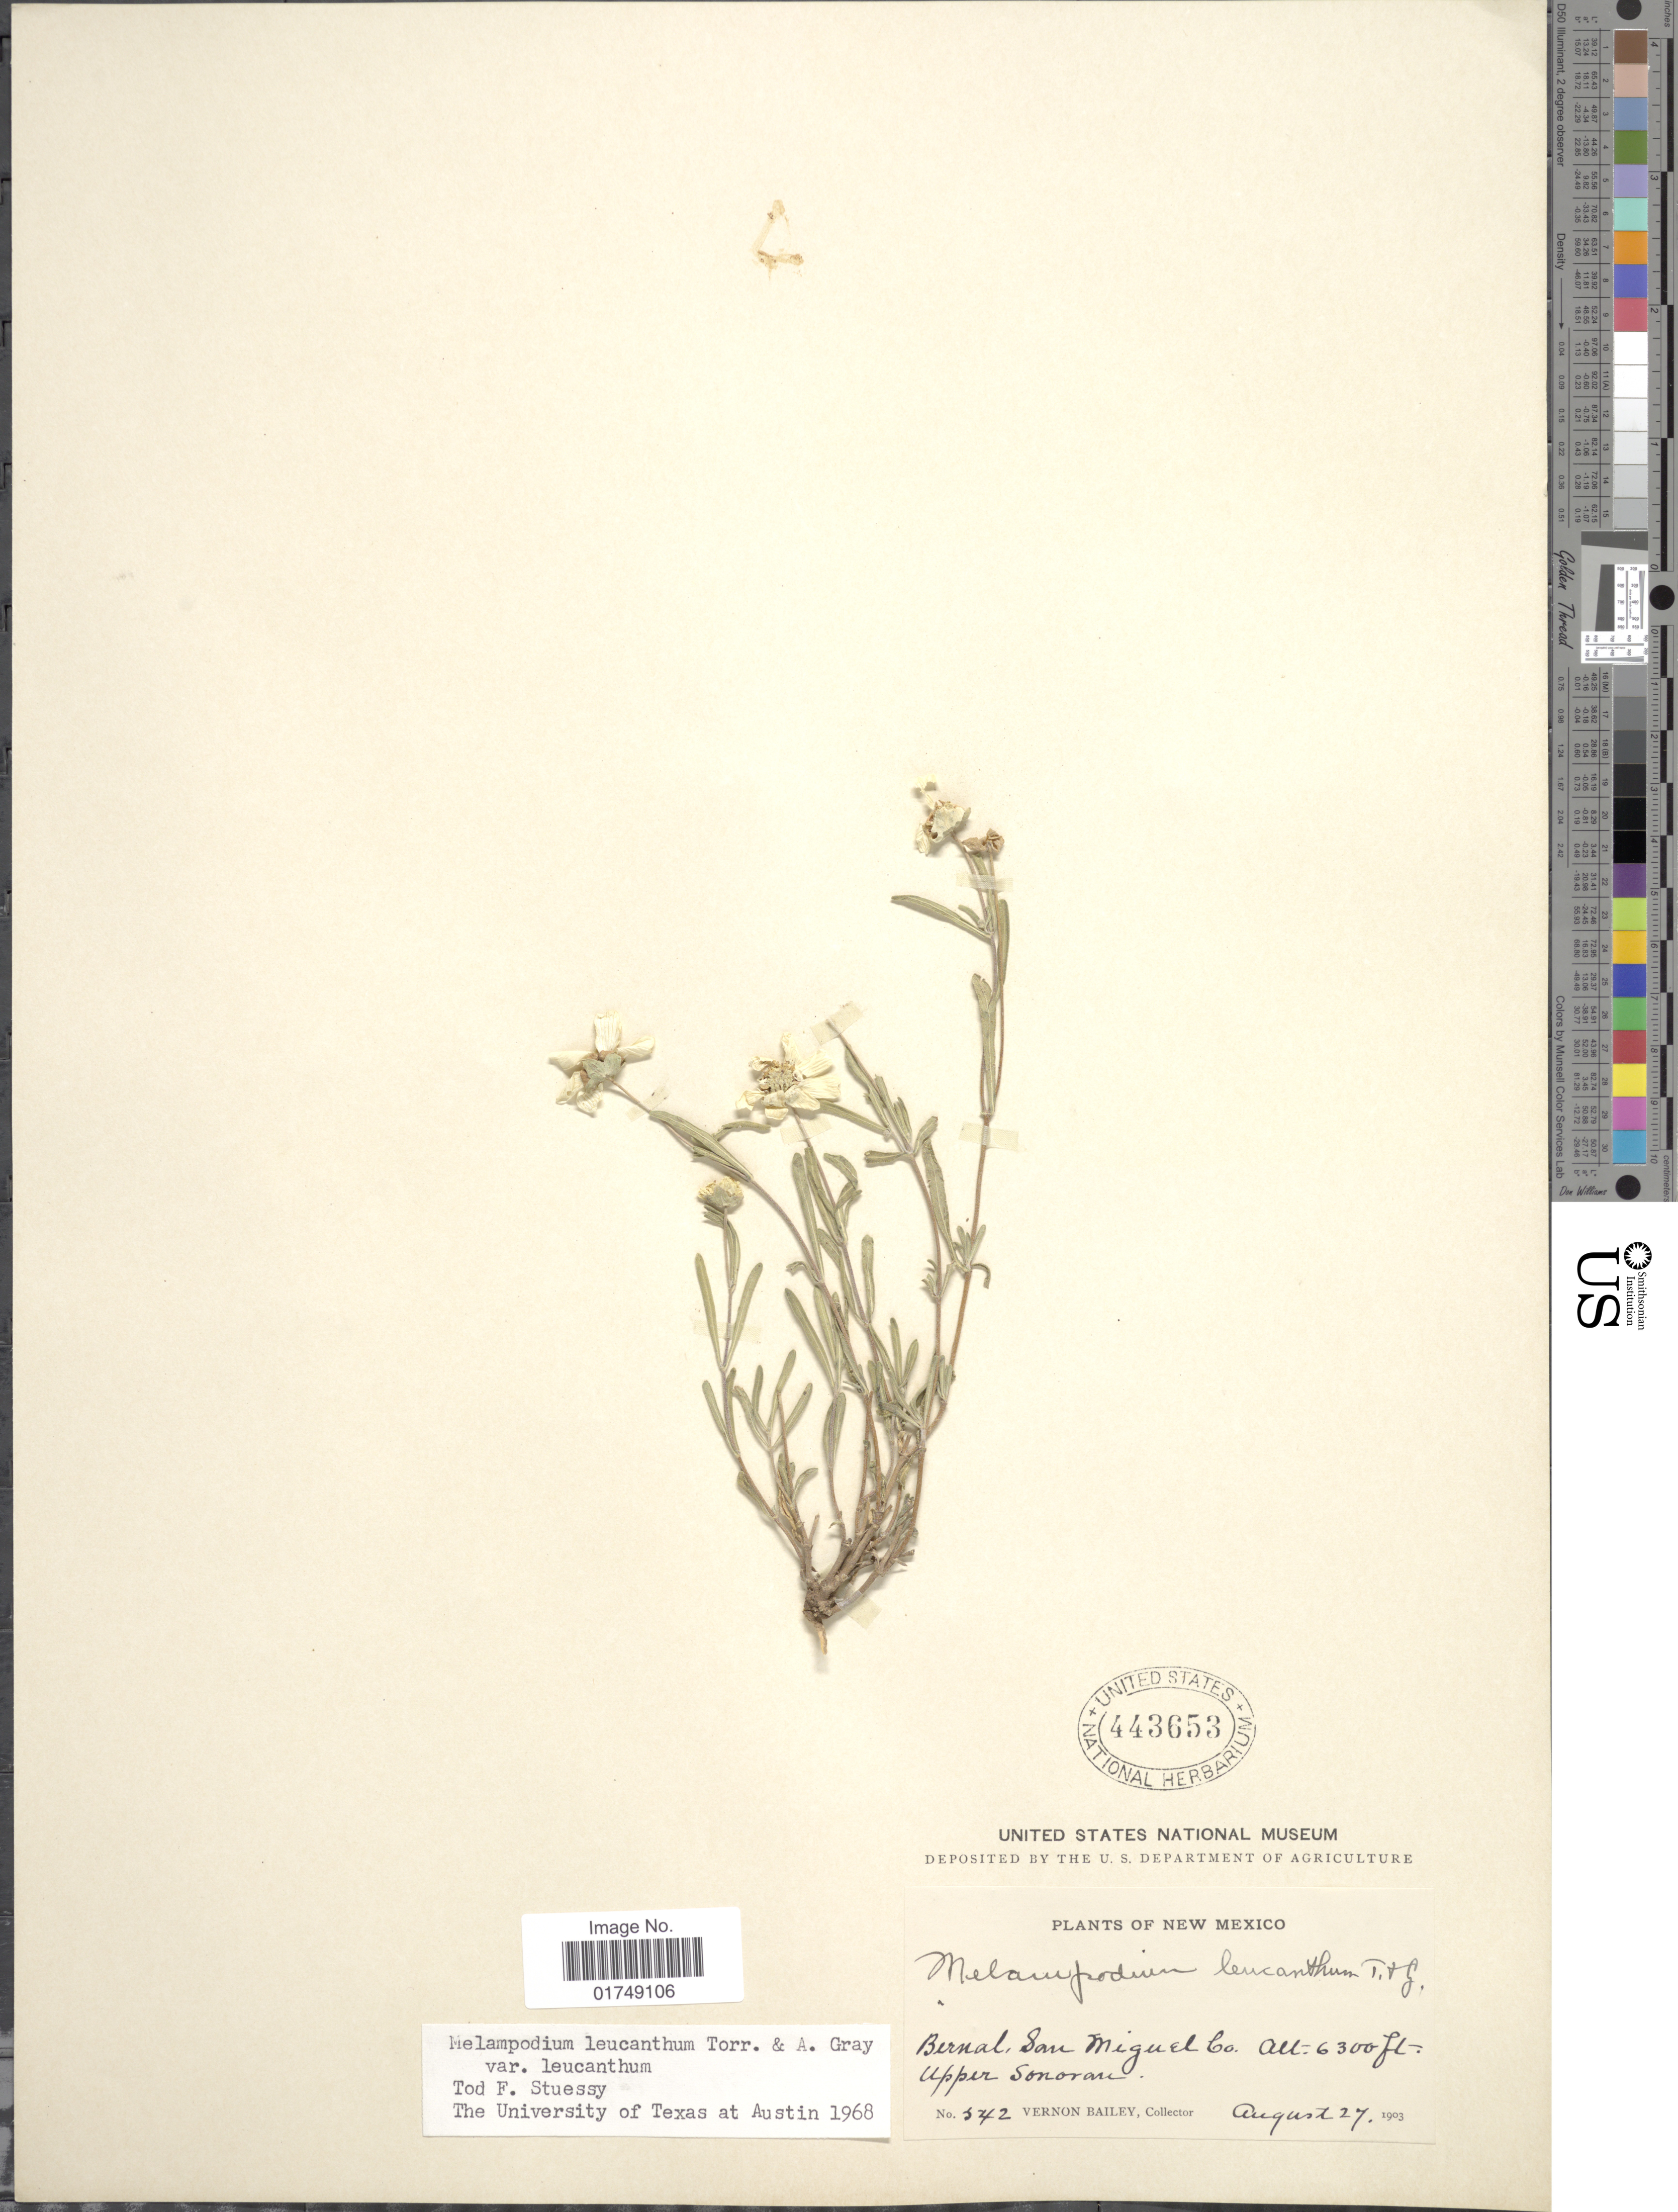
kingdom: Plantae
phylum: Tracheophyta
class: Magnoliopsida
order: Asterales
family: Asteraceae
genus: Melampodium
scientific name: Melampodium leucanthum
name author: Torr. & A. Gray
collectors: V. O. Bailey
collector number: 542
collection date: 1903-08-27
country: United States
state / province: New Mexico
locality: Bernal, San Miguel Co., Upper Sonoran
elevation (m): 1920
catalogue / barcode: US 443653